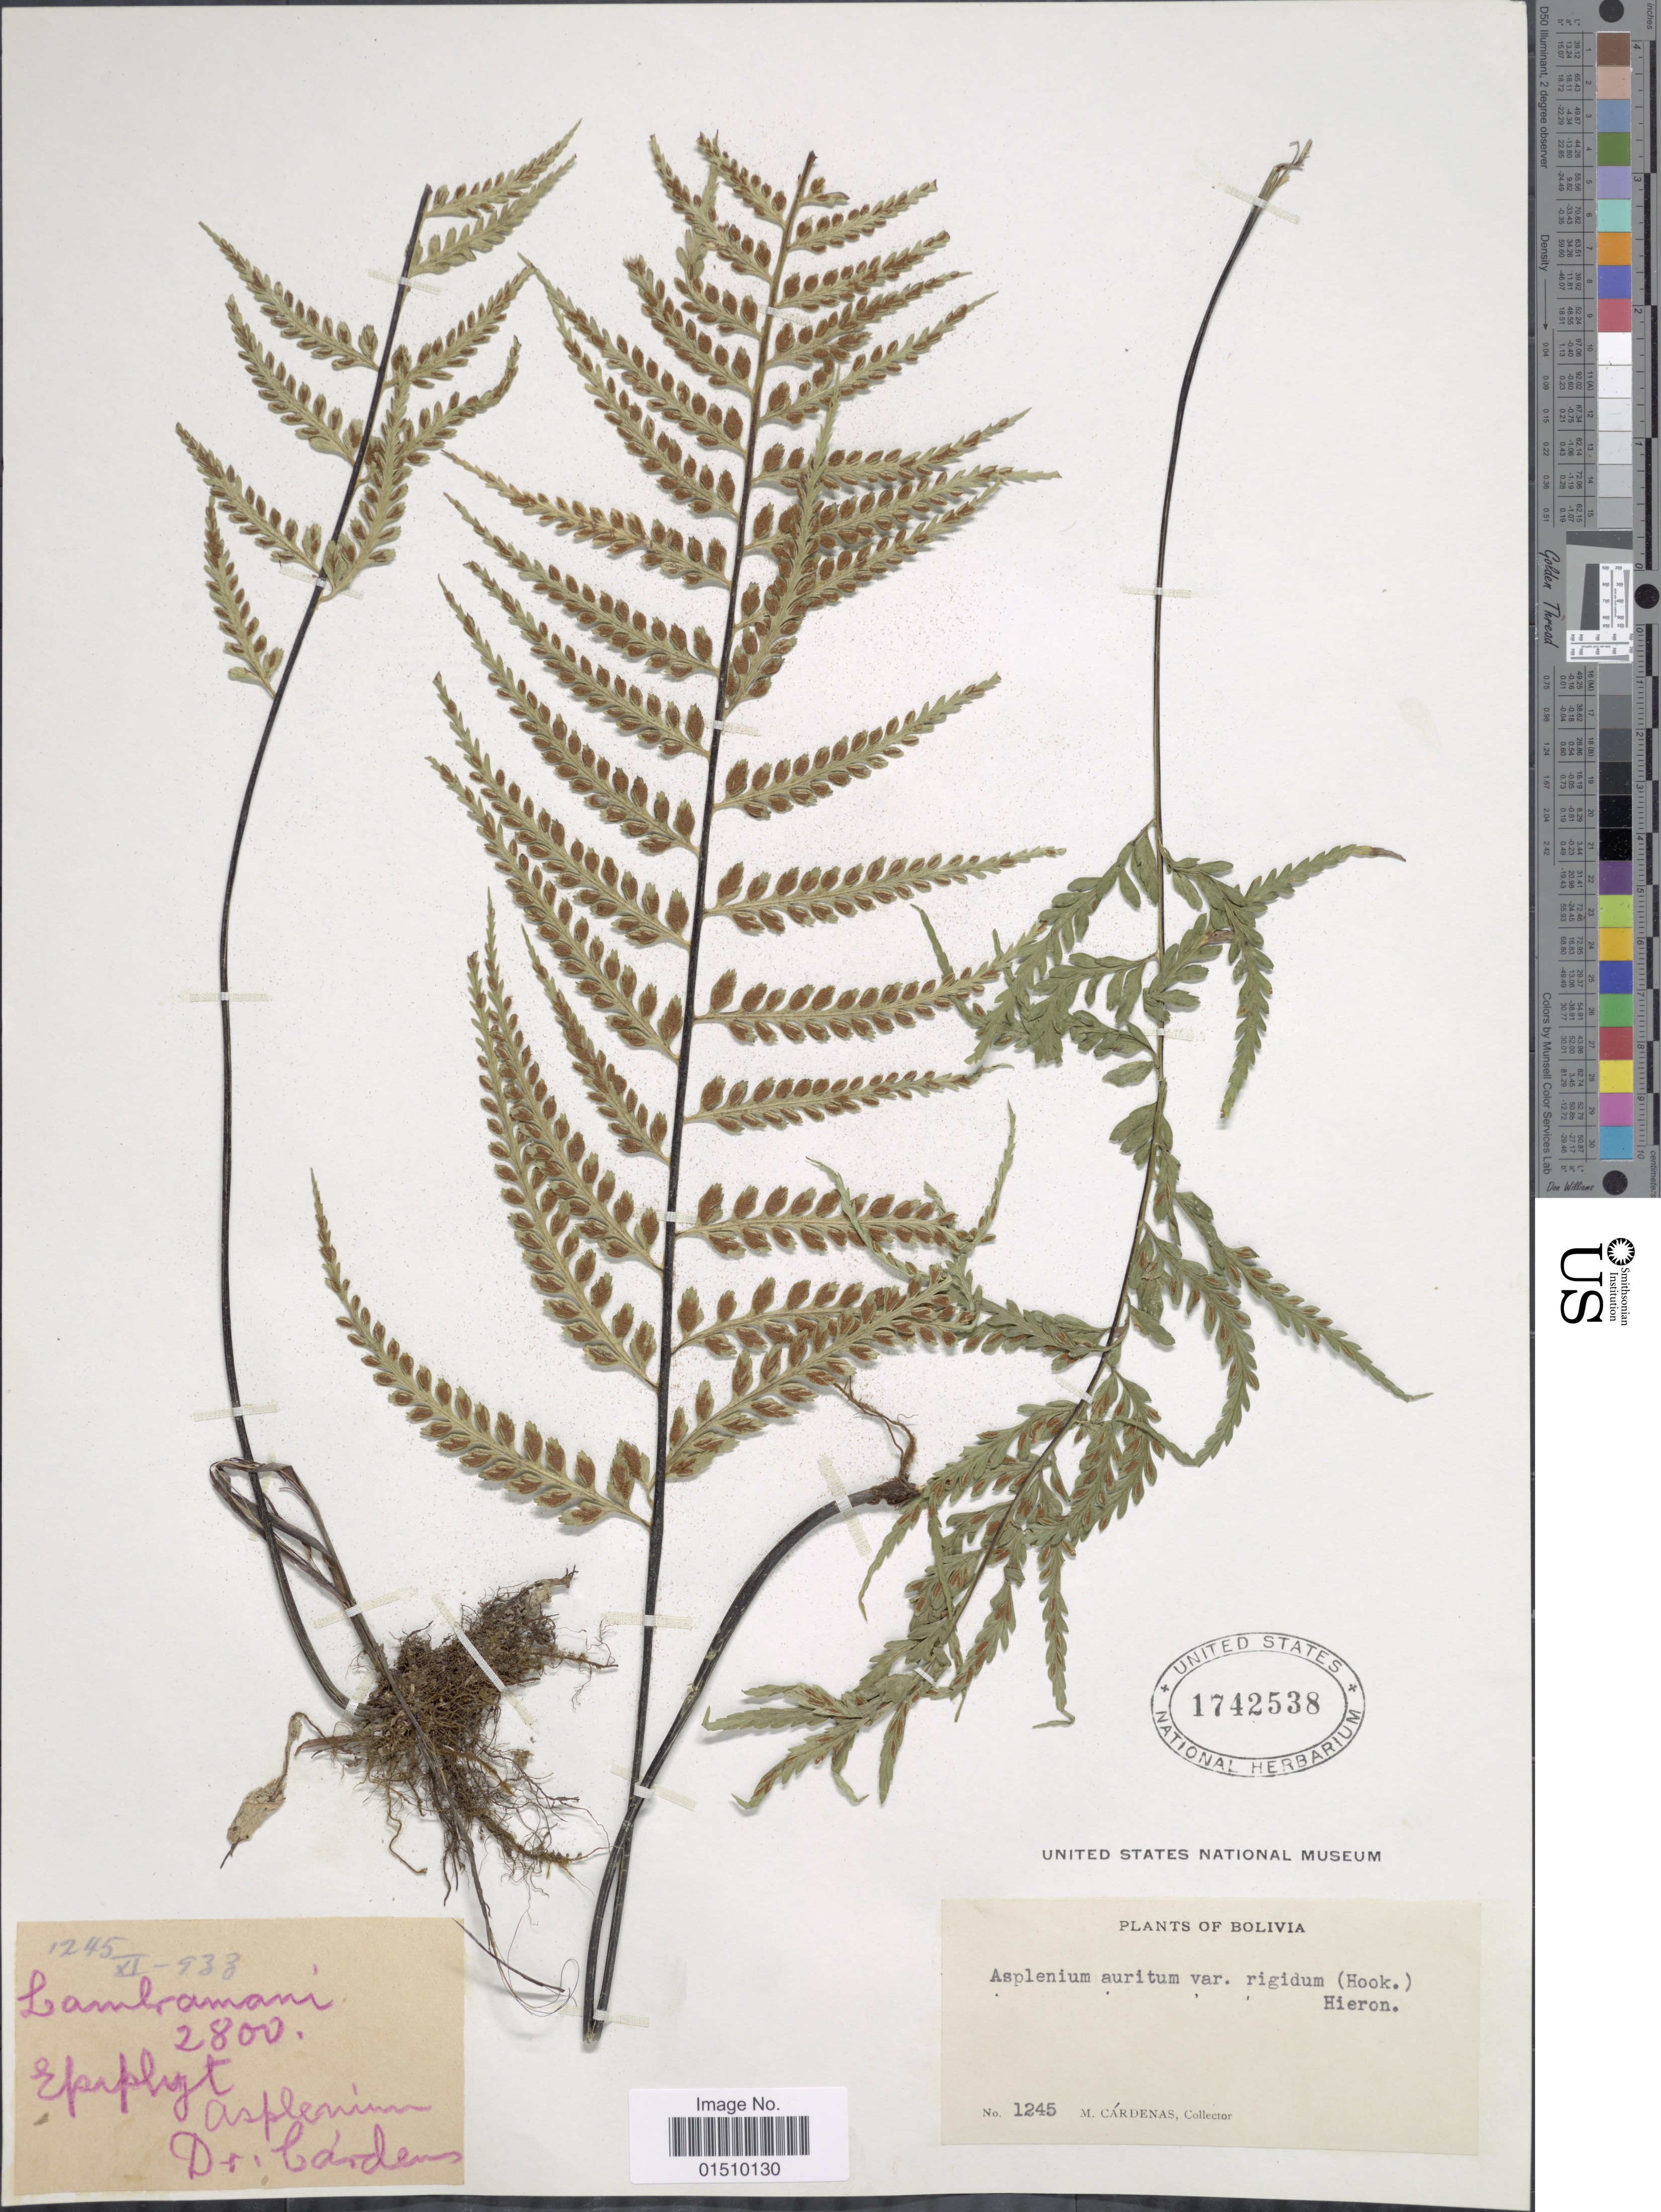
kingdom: Plantae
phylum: Tracheophyta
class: Polypodiopsida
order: Polypodiales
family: Aspleniaceae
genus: Asplenium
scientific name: Asplenium auritum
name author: Sw.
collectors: M. Cárdenas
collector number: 1245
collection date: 1933-11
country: Bolivia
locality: Lambramani.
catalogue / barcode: US 1742538